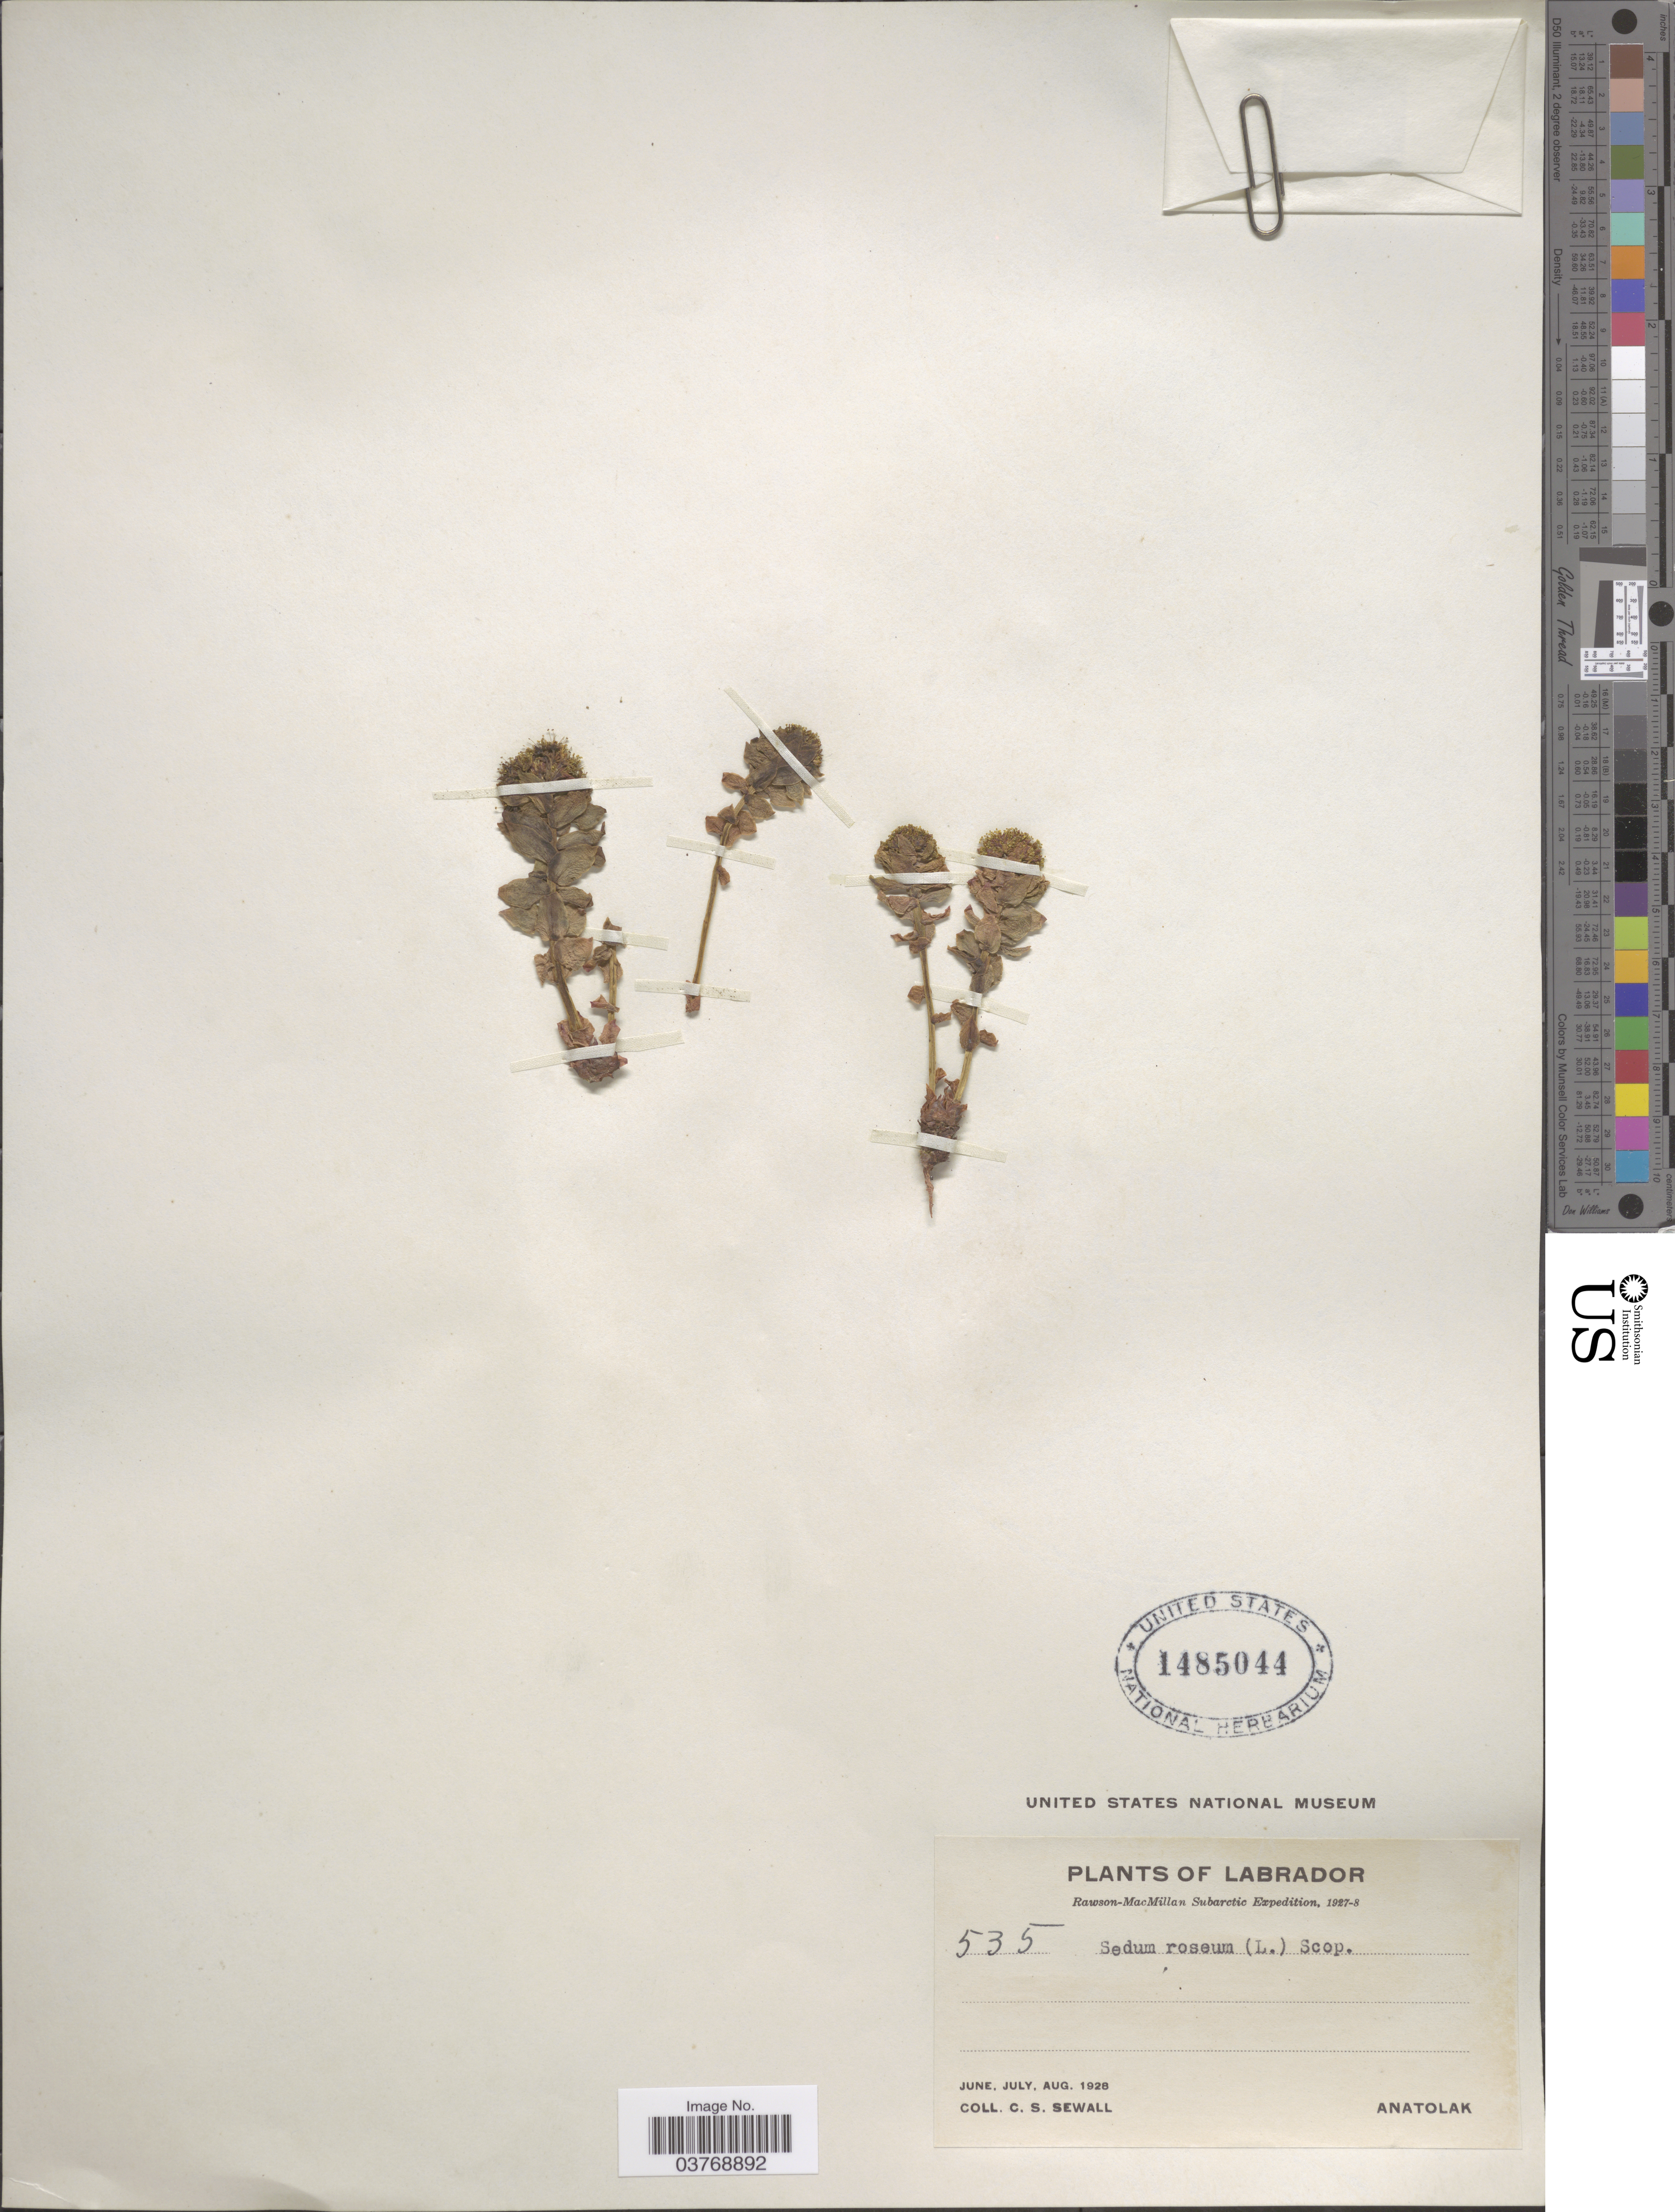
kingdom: Plantae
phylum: Tracheophyta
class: Magnoliopsida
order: Saxifragales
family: Crassulaceae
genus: Rhodiola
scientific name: Rhodiola rosea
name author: L.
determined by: Strong, Mark T., (BOT), Smithsonian Institution - National Museum of Natural History (UNITED STATES)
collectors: C. Sewall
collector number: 535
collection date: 1928-06/1928-08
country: Canada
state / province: Newfoundland and Labrador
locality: Labrador. Anatolak.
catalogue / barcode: US 1485044